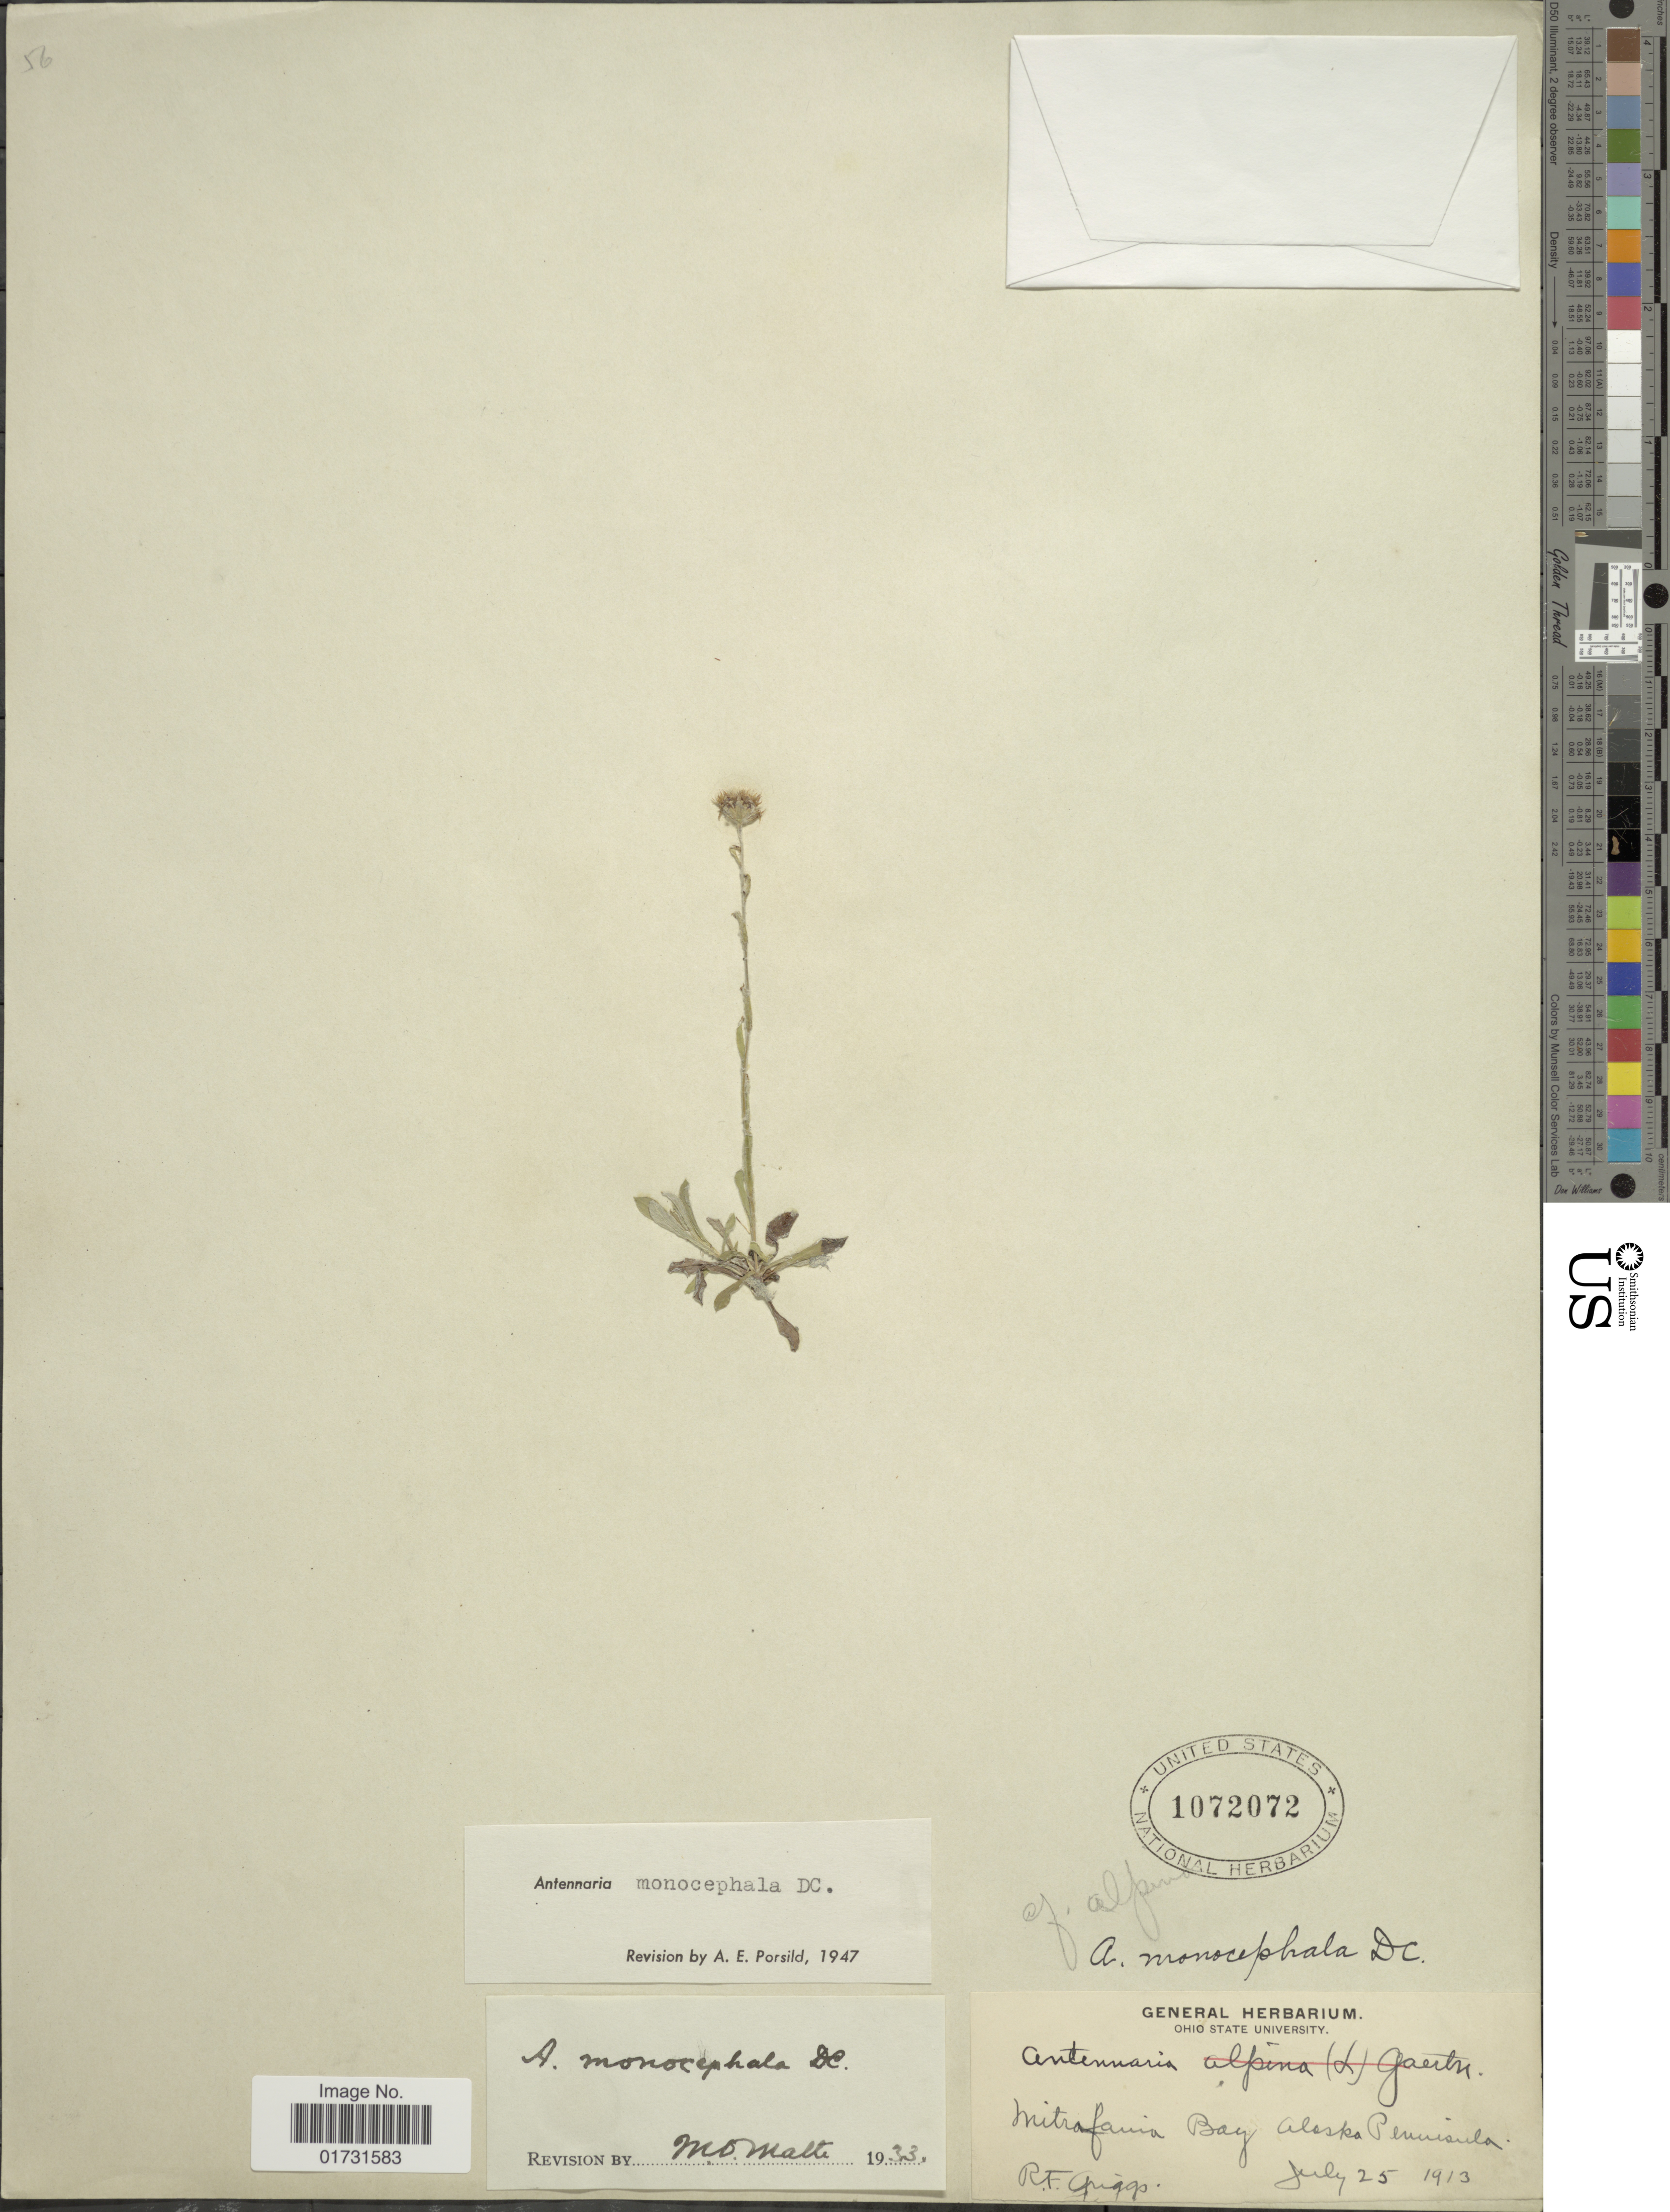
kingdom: Plantae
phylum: Tracheophyta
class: Magnoliopsida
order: Asterales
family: Asteraceae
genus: Antennaria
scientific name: Antennaria monocephala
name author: DC.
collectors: R. F. Griggs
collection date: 1913-07-25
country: United States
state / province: Alaska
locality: Mitrafania Bay, Alaska Peninsula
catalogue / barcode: US 1072072